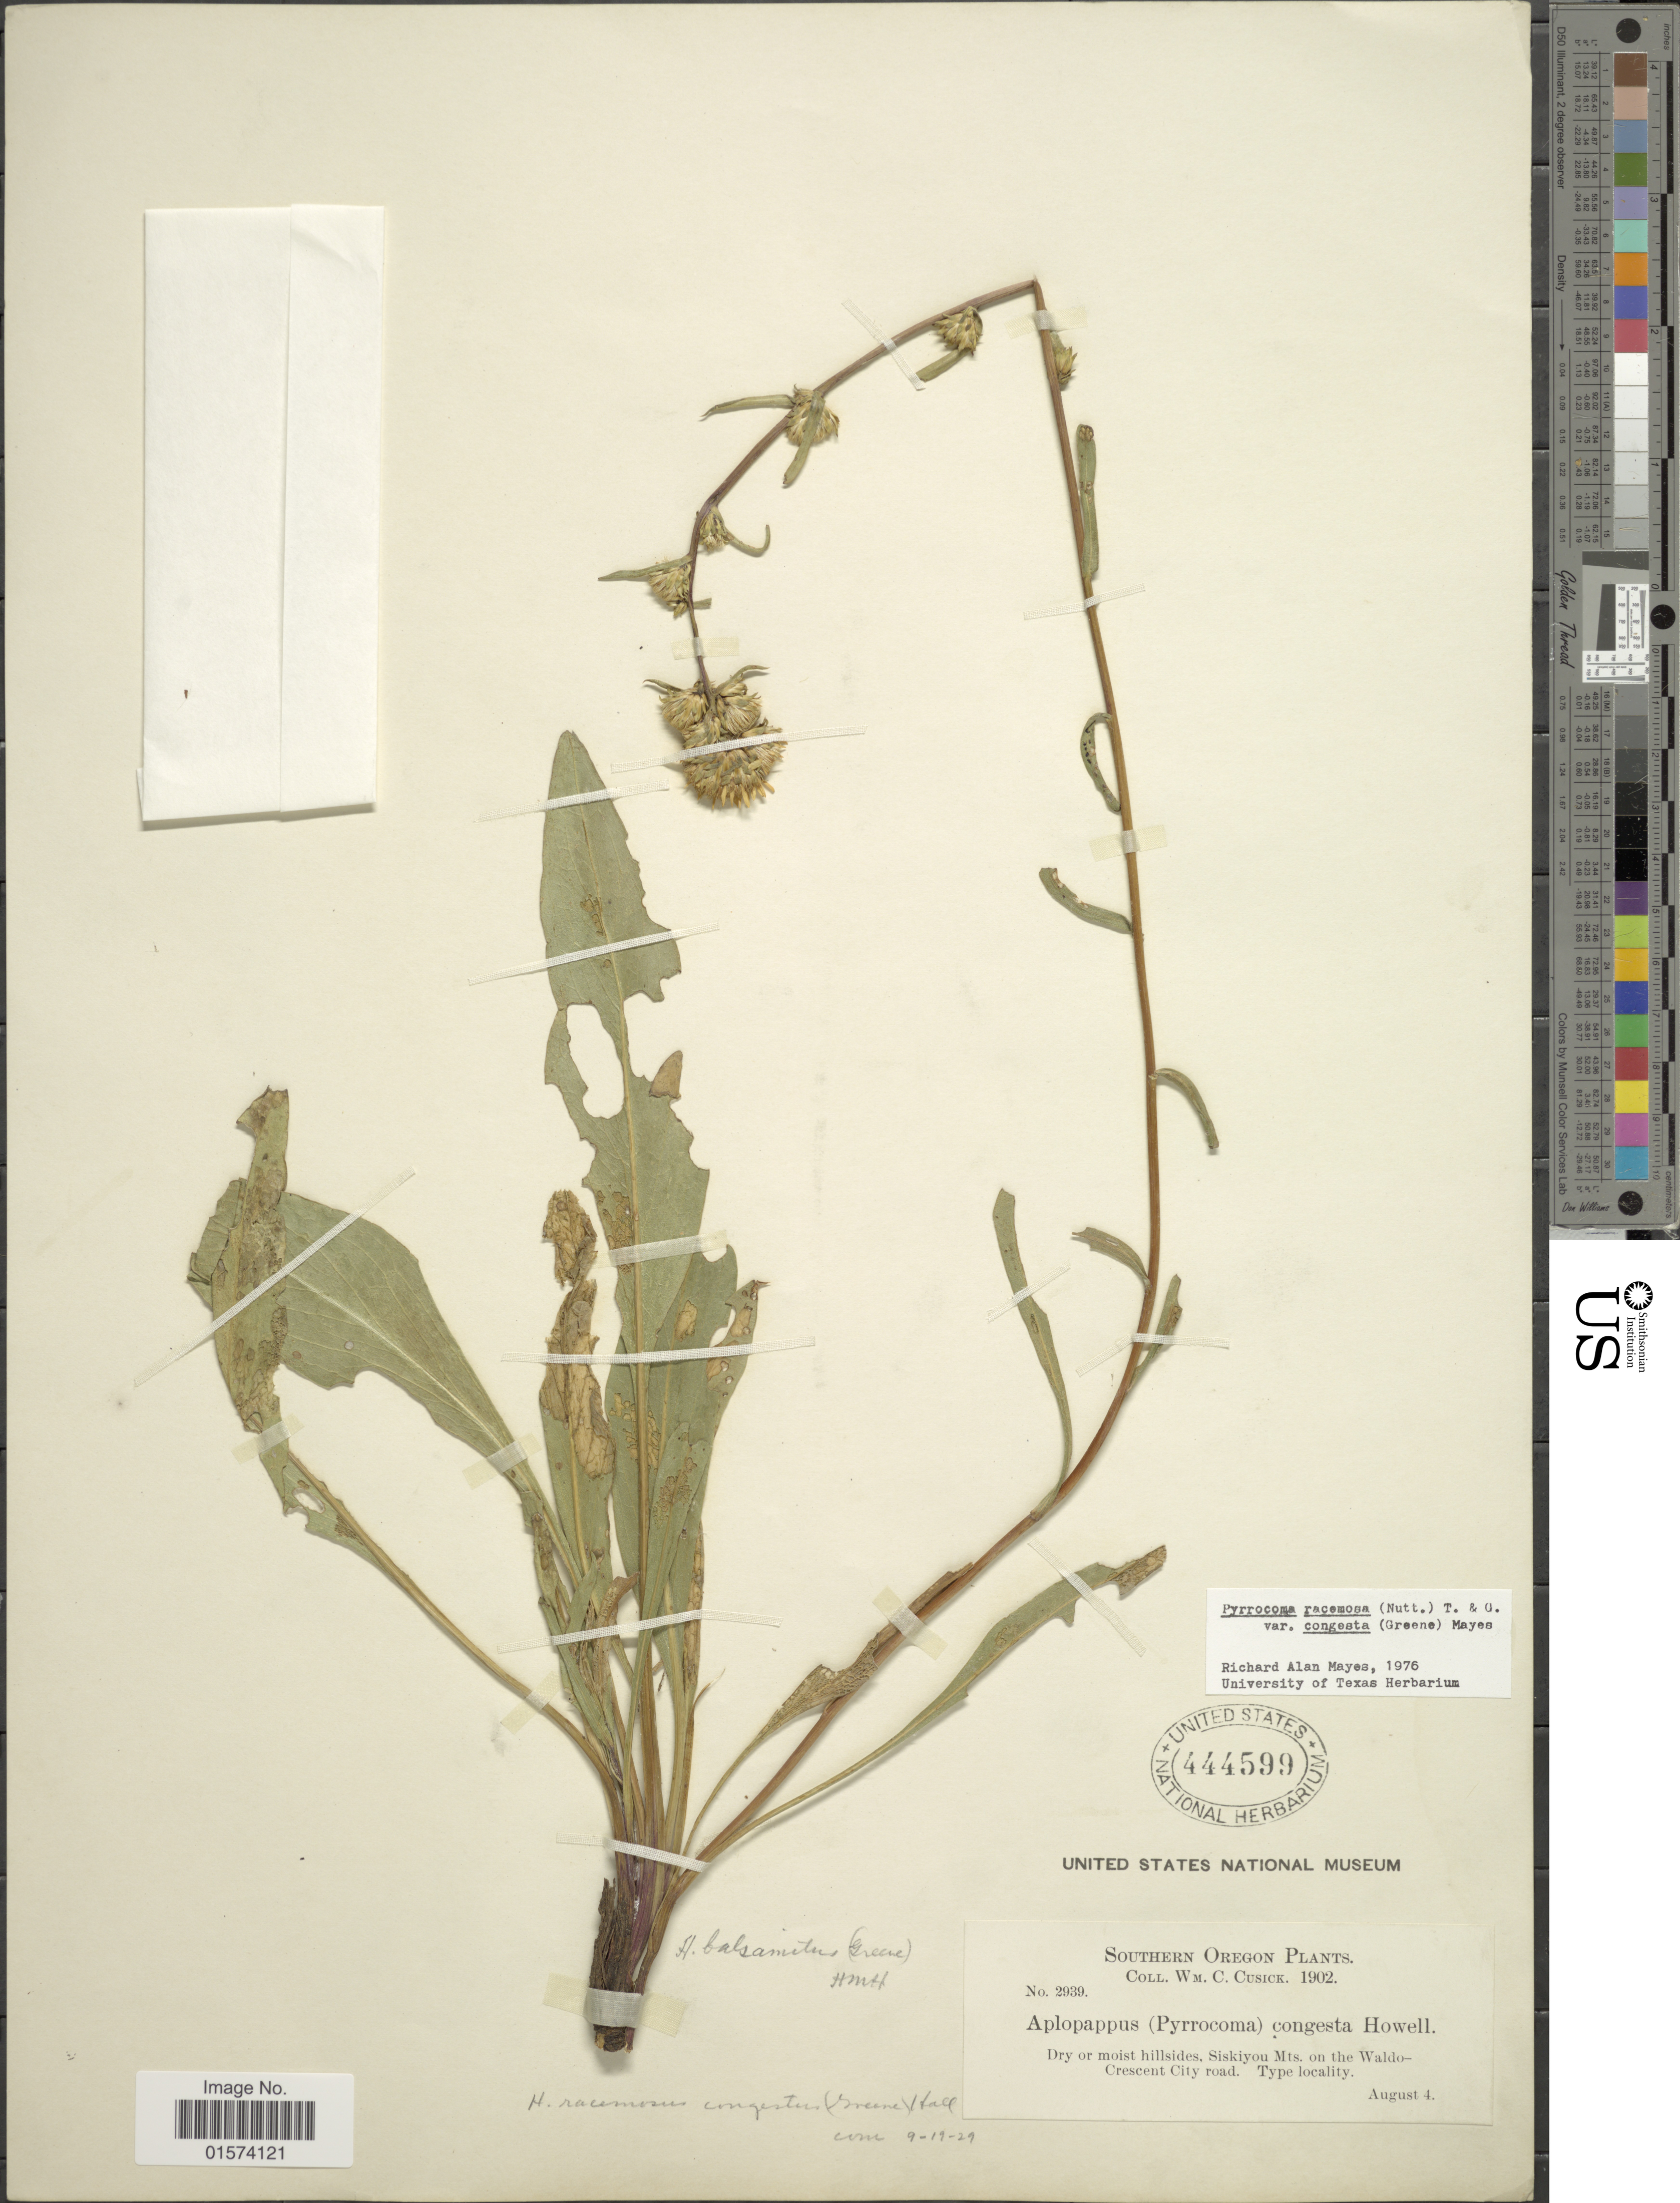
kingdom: Plantae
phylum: Tracheophyta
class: Magnoliopsida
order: Asterales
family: Asteraceae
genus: Pyrrocoma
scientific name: Pyrrocoma racemosa var. congesta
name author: Mayes ex & D.J. Keil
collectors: W. C. Cusick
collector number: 2939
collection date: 1902-08-04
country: United States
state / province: Oregon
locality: Southern Oregon, dry or moist hillsides, Siskiyou Mts. on the Waldo- Crescent City road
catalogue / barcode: US 444599